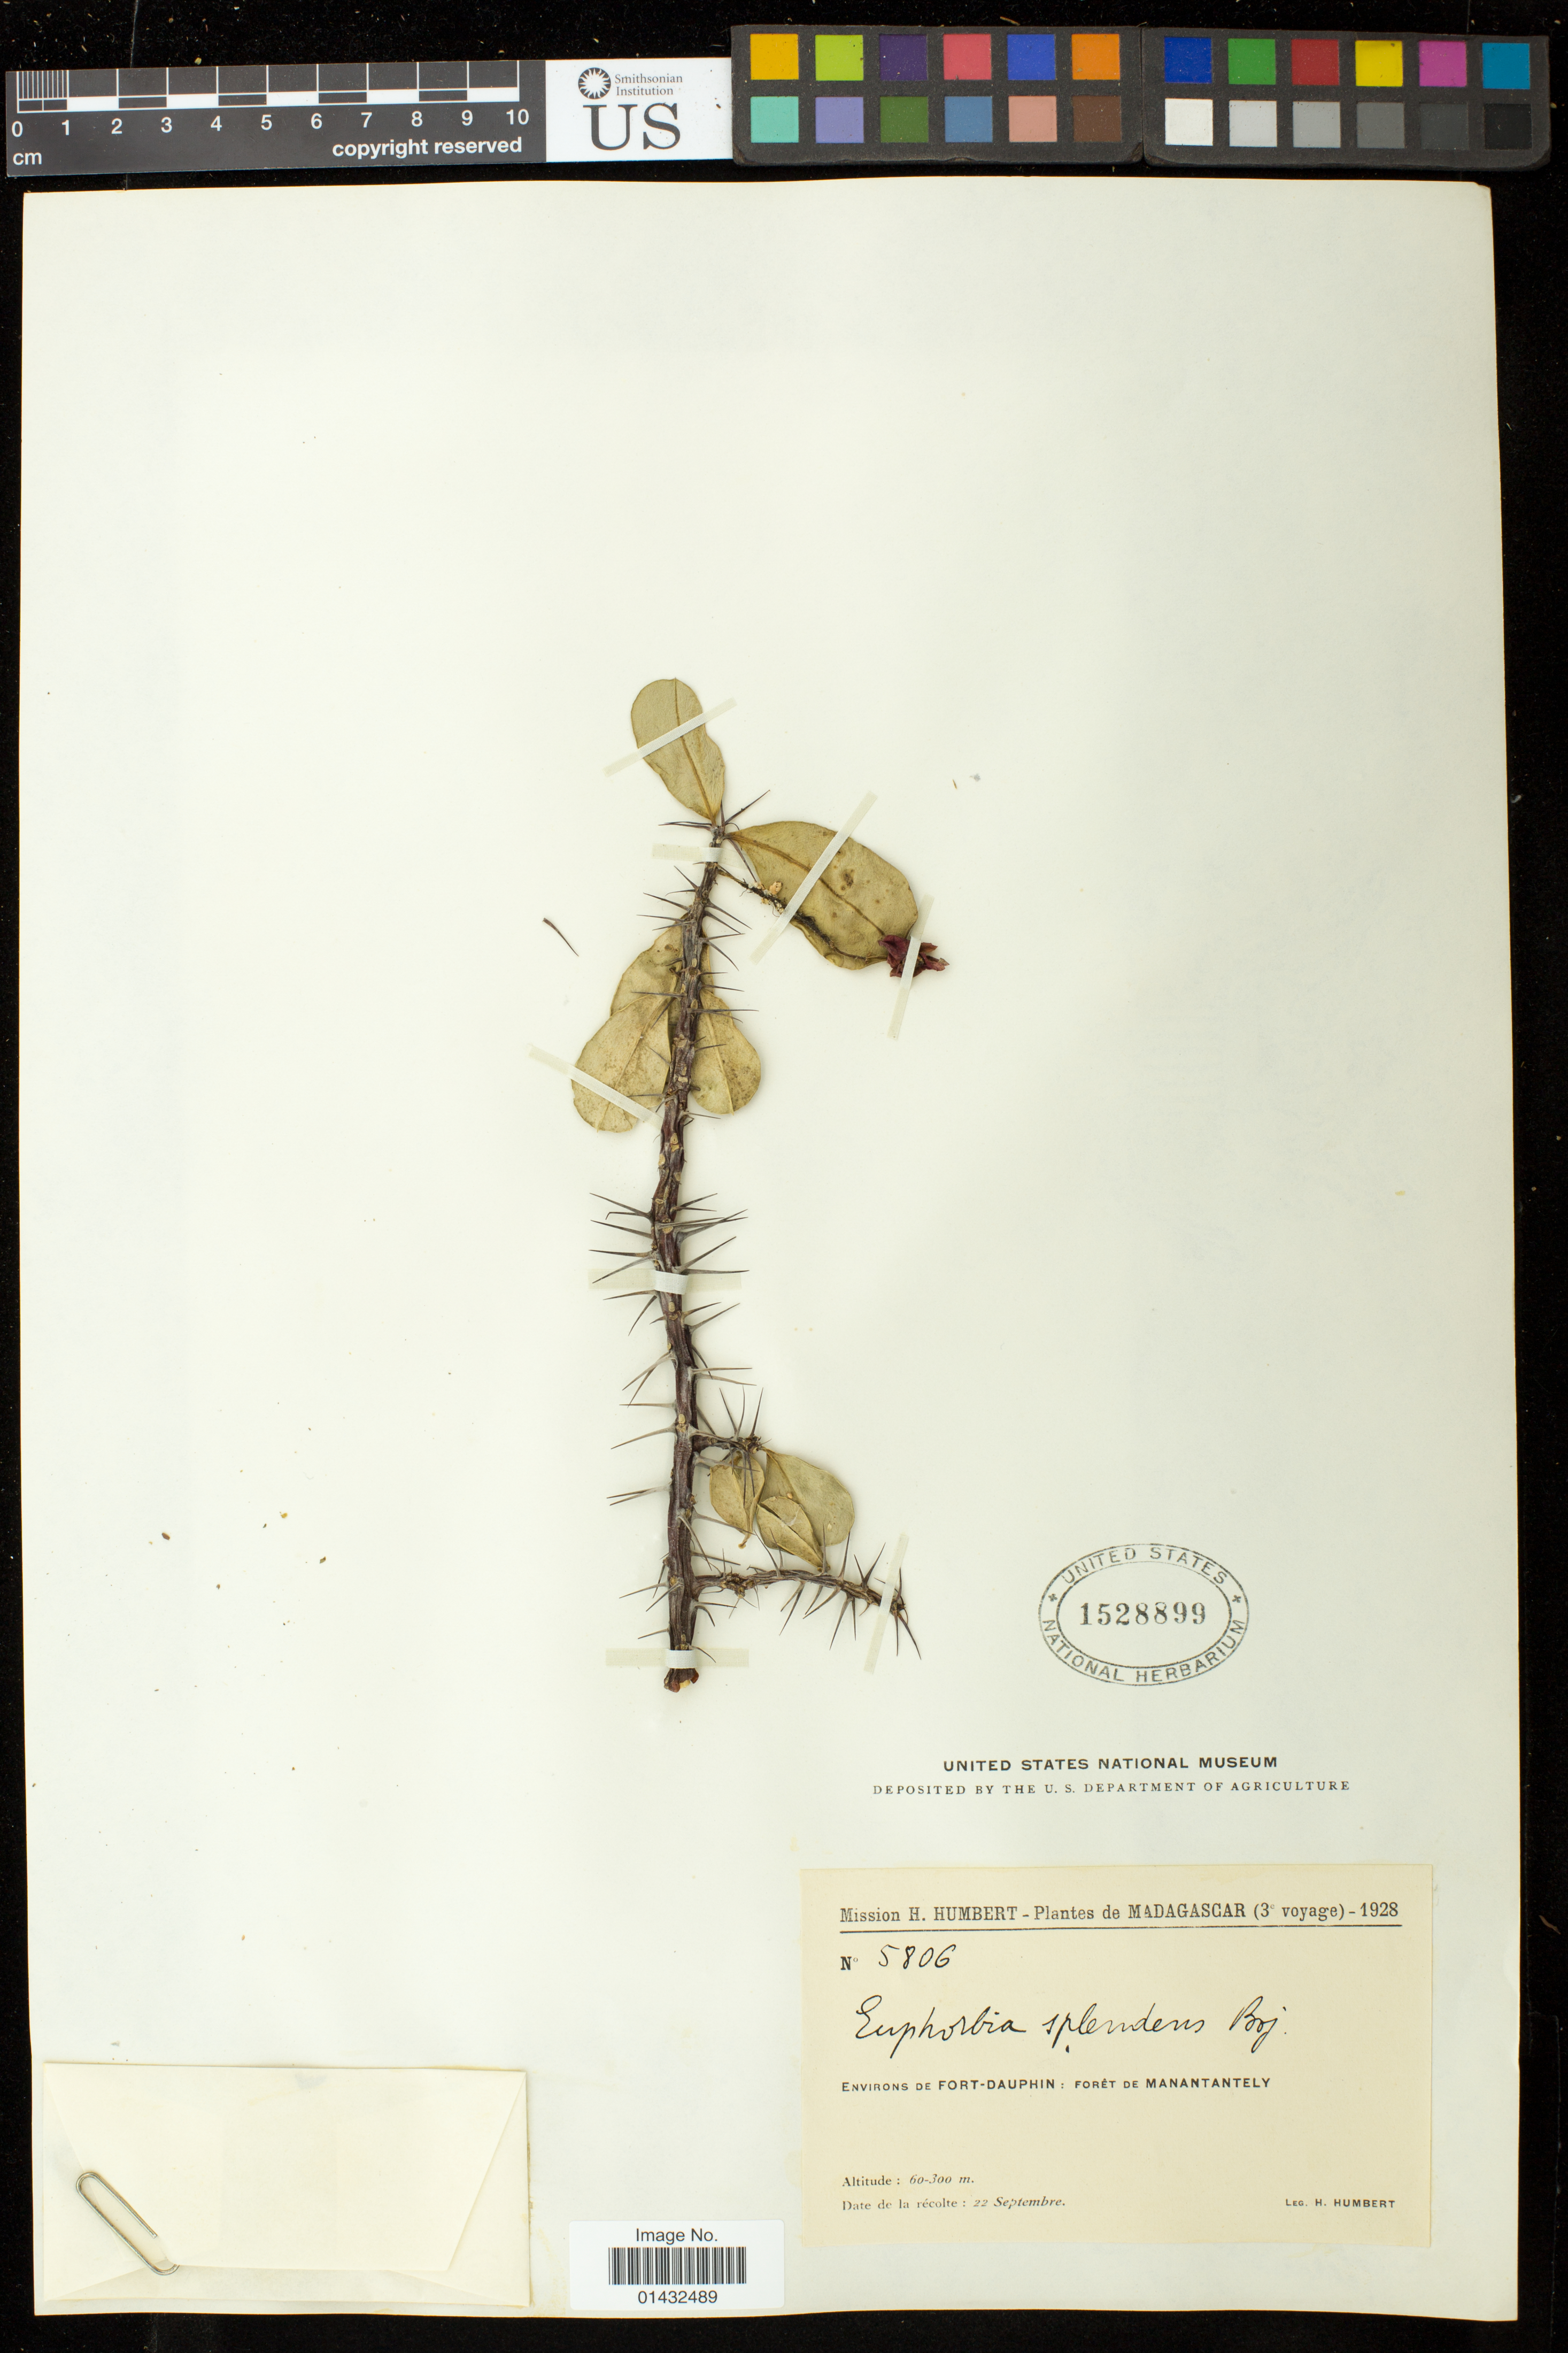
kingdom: Plantae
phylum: Tracheophyta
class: Magnoliopsida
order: Malpighiales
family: Euphorbiaceae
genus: Euphorbia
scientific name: Euphorbia sp.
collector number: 5806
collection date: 1928-09-22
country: Madagascar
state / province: Anosy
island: Madagascar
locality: Environs de Fort-Dauphin: Foret de Manantantely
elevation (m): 60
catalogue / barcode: US 1528899